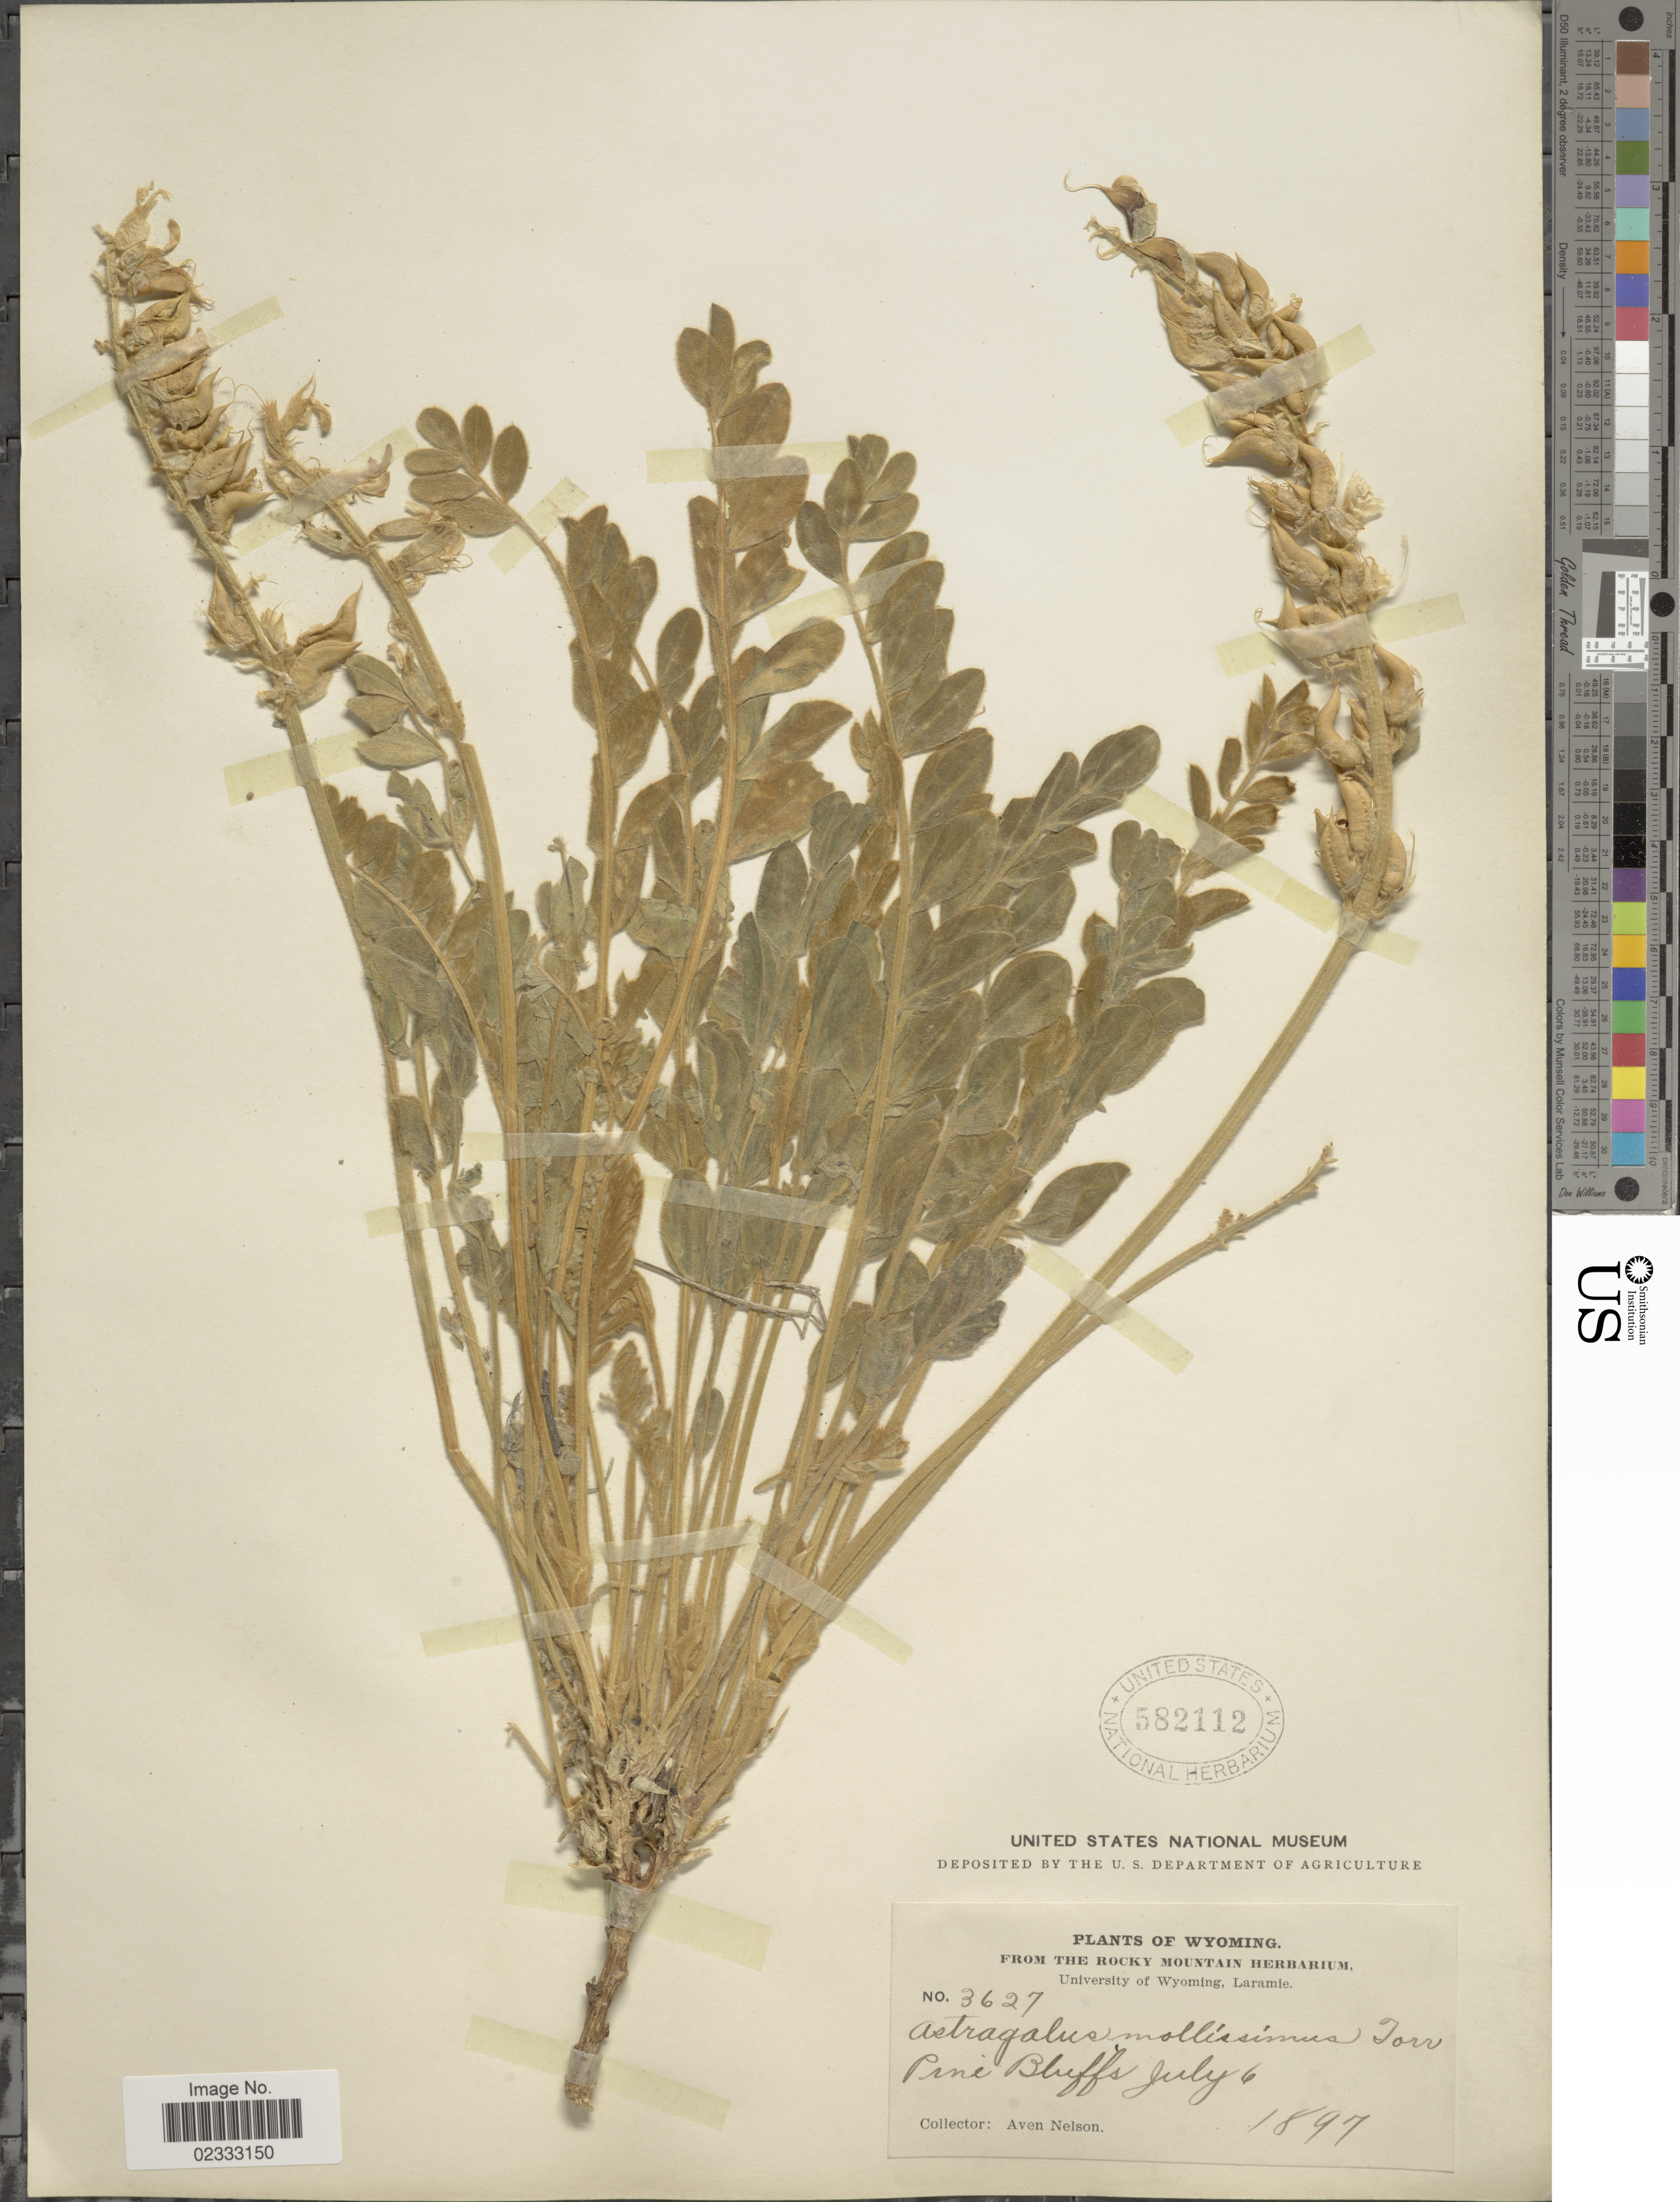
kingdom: Plantae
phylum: Tracheophyta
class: Magnoliopsida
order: Fabales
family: Fabaceae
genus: Astragalus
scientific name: Astragalus mollissimus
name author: Torr.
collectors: A. Nelson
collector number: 3627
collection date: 1897-07-06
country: United States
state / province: Wyoming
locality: Wyoming, Pine Bluffs,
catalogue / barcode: US 582112